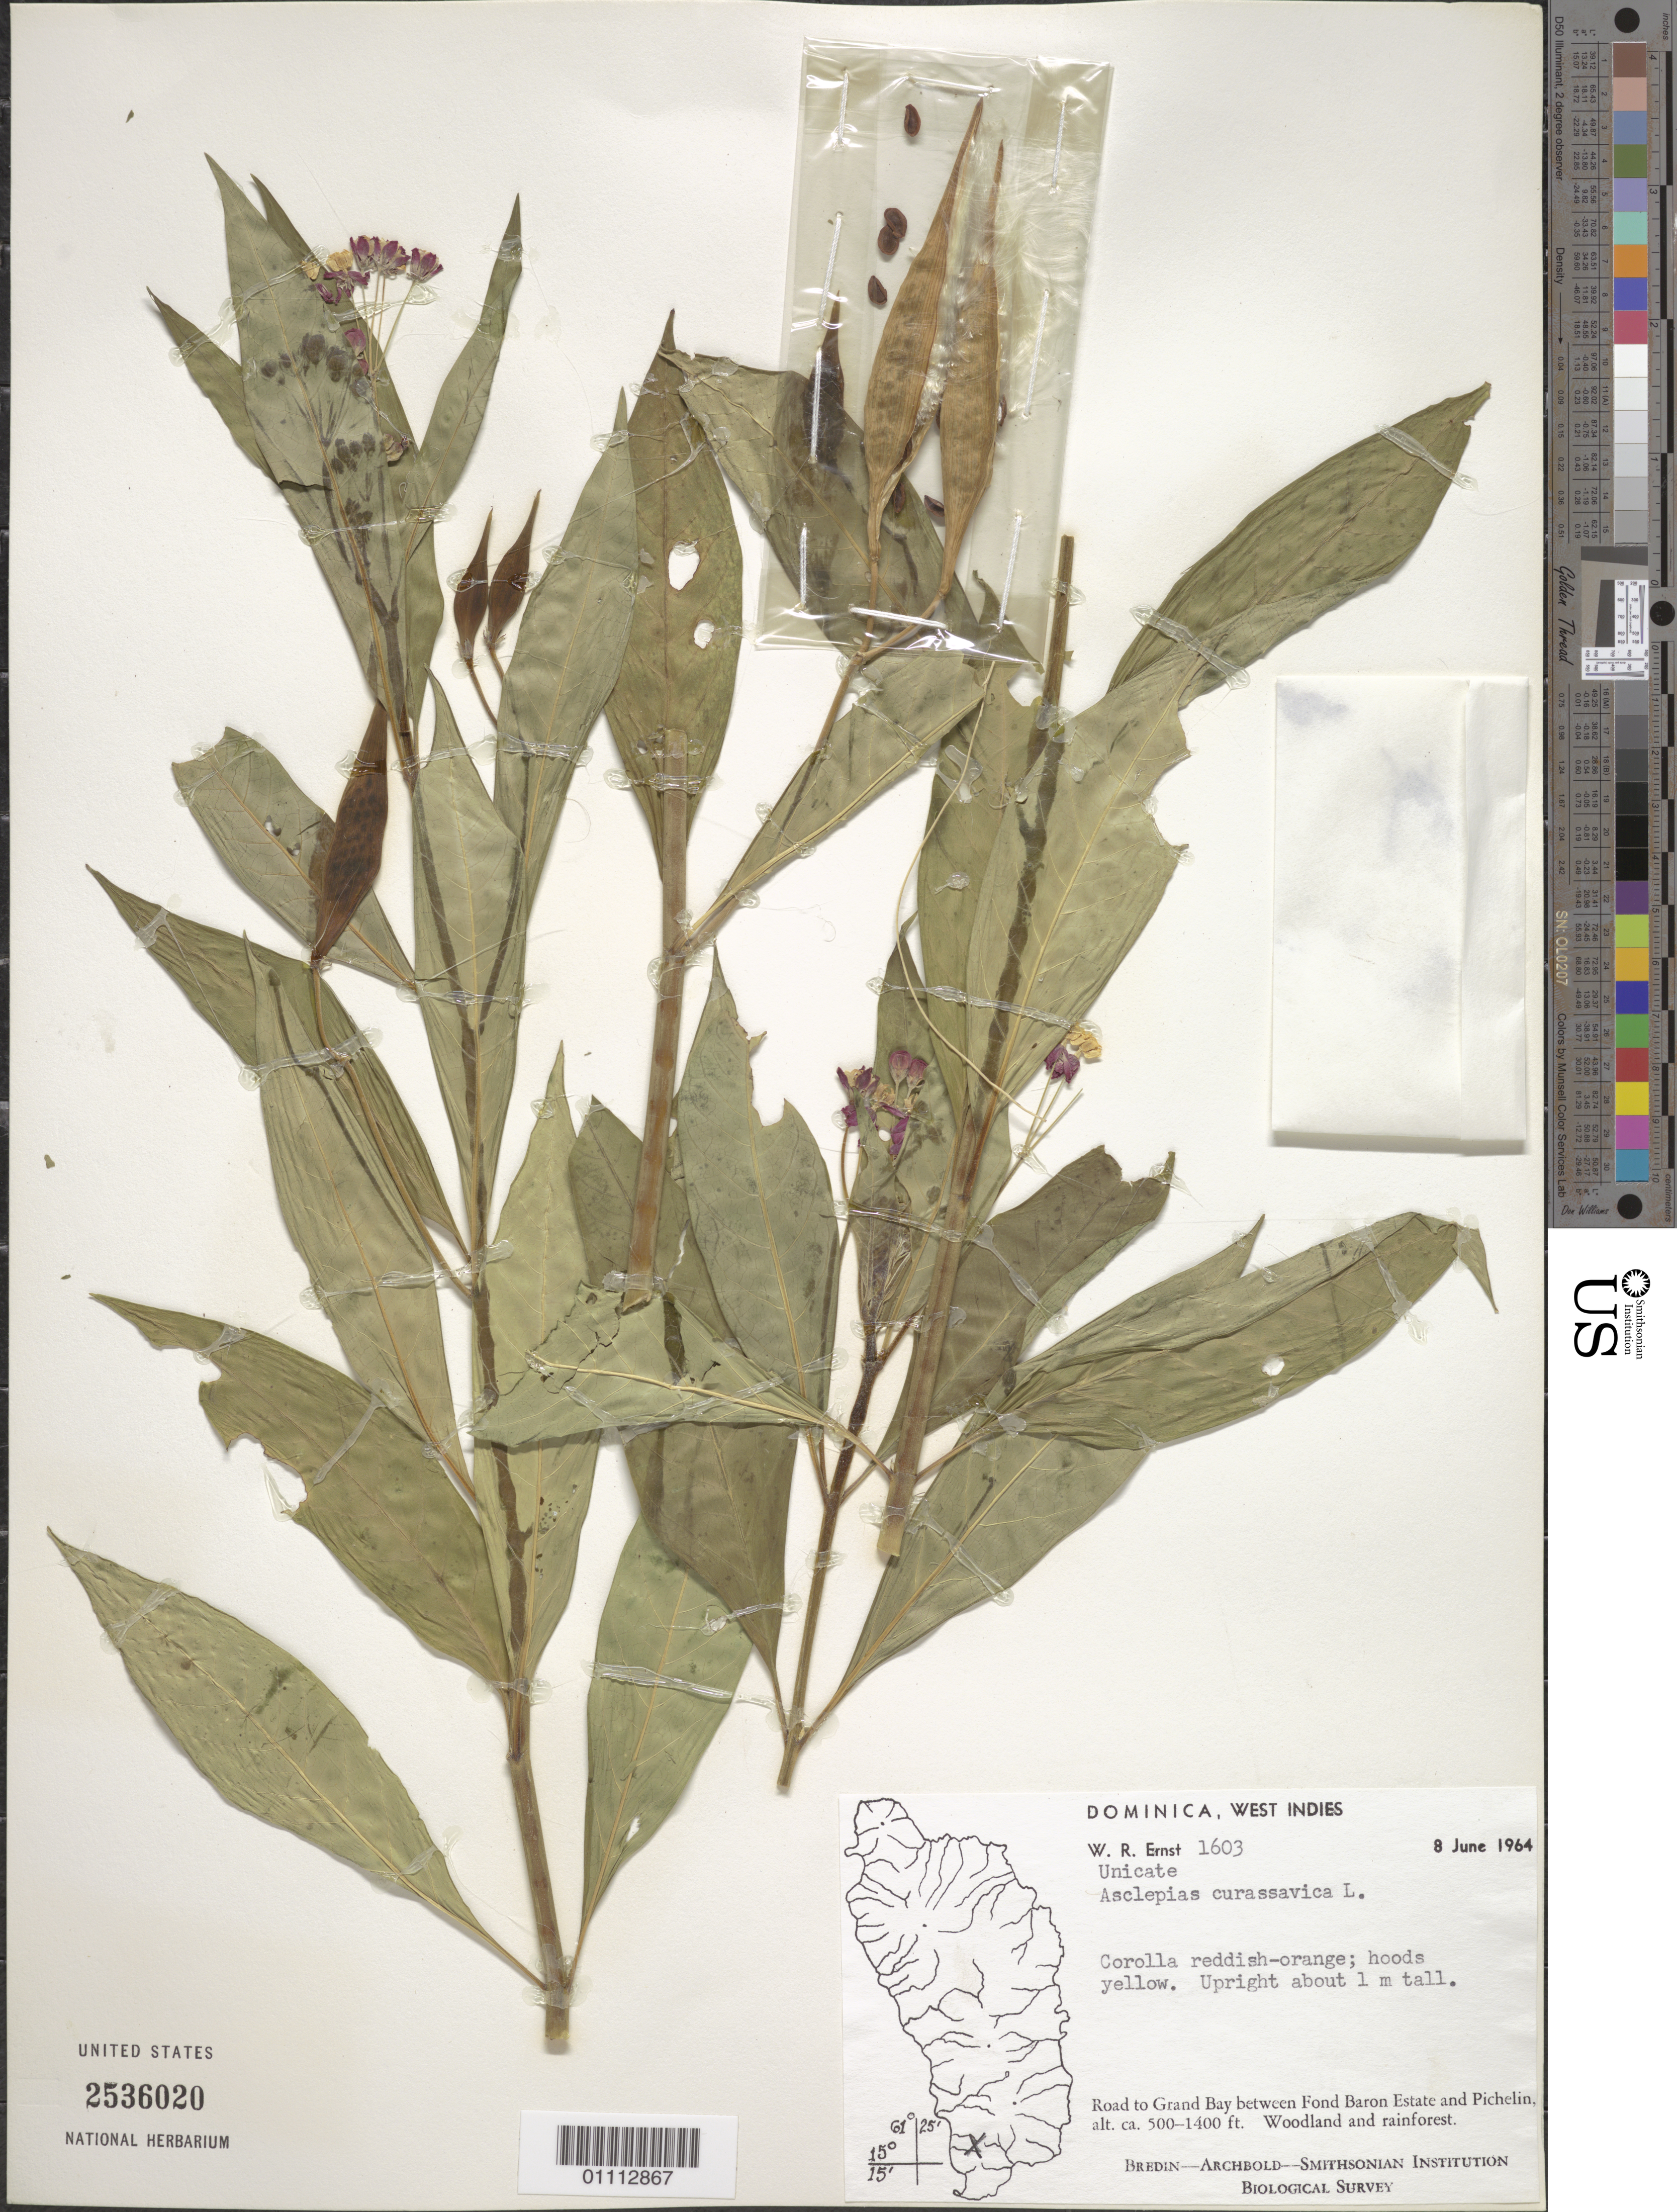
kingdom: Plantae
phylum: Tracheophyta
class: Magnoliopsida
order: Gentianales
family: Apocynaceae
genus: Asclepias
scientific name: Asclepias curassavica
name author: L.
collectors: W. R. Ernst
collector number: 1603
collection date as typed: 08 Jun 1964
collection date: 1964-06-08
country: Dominica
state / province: St. Luke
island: Dominica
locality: Road to Grand Bay between Fond Baron Estate and Pichelin. Woodland and rainforest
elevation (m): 152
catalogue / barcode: US 2536020